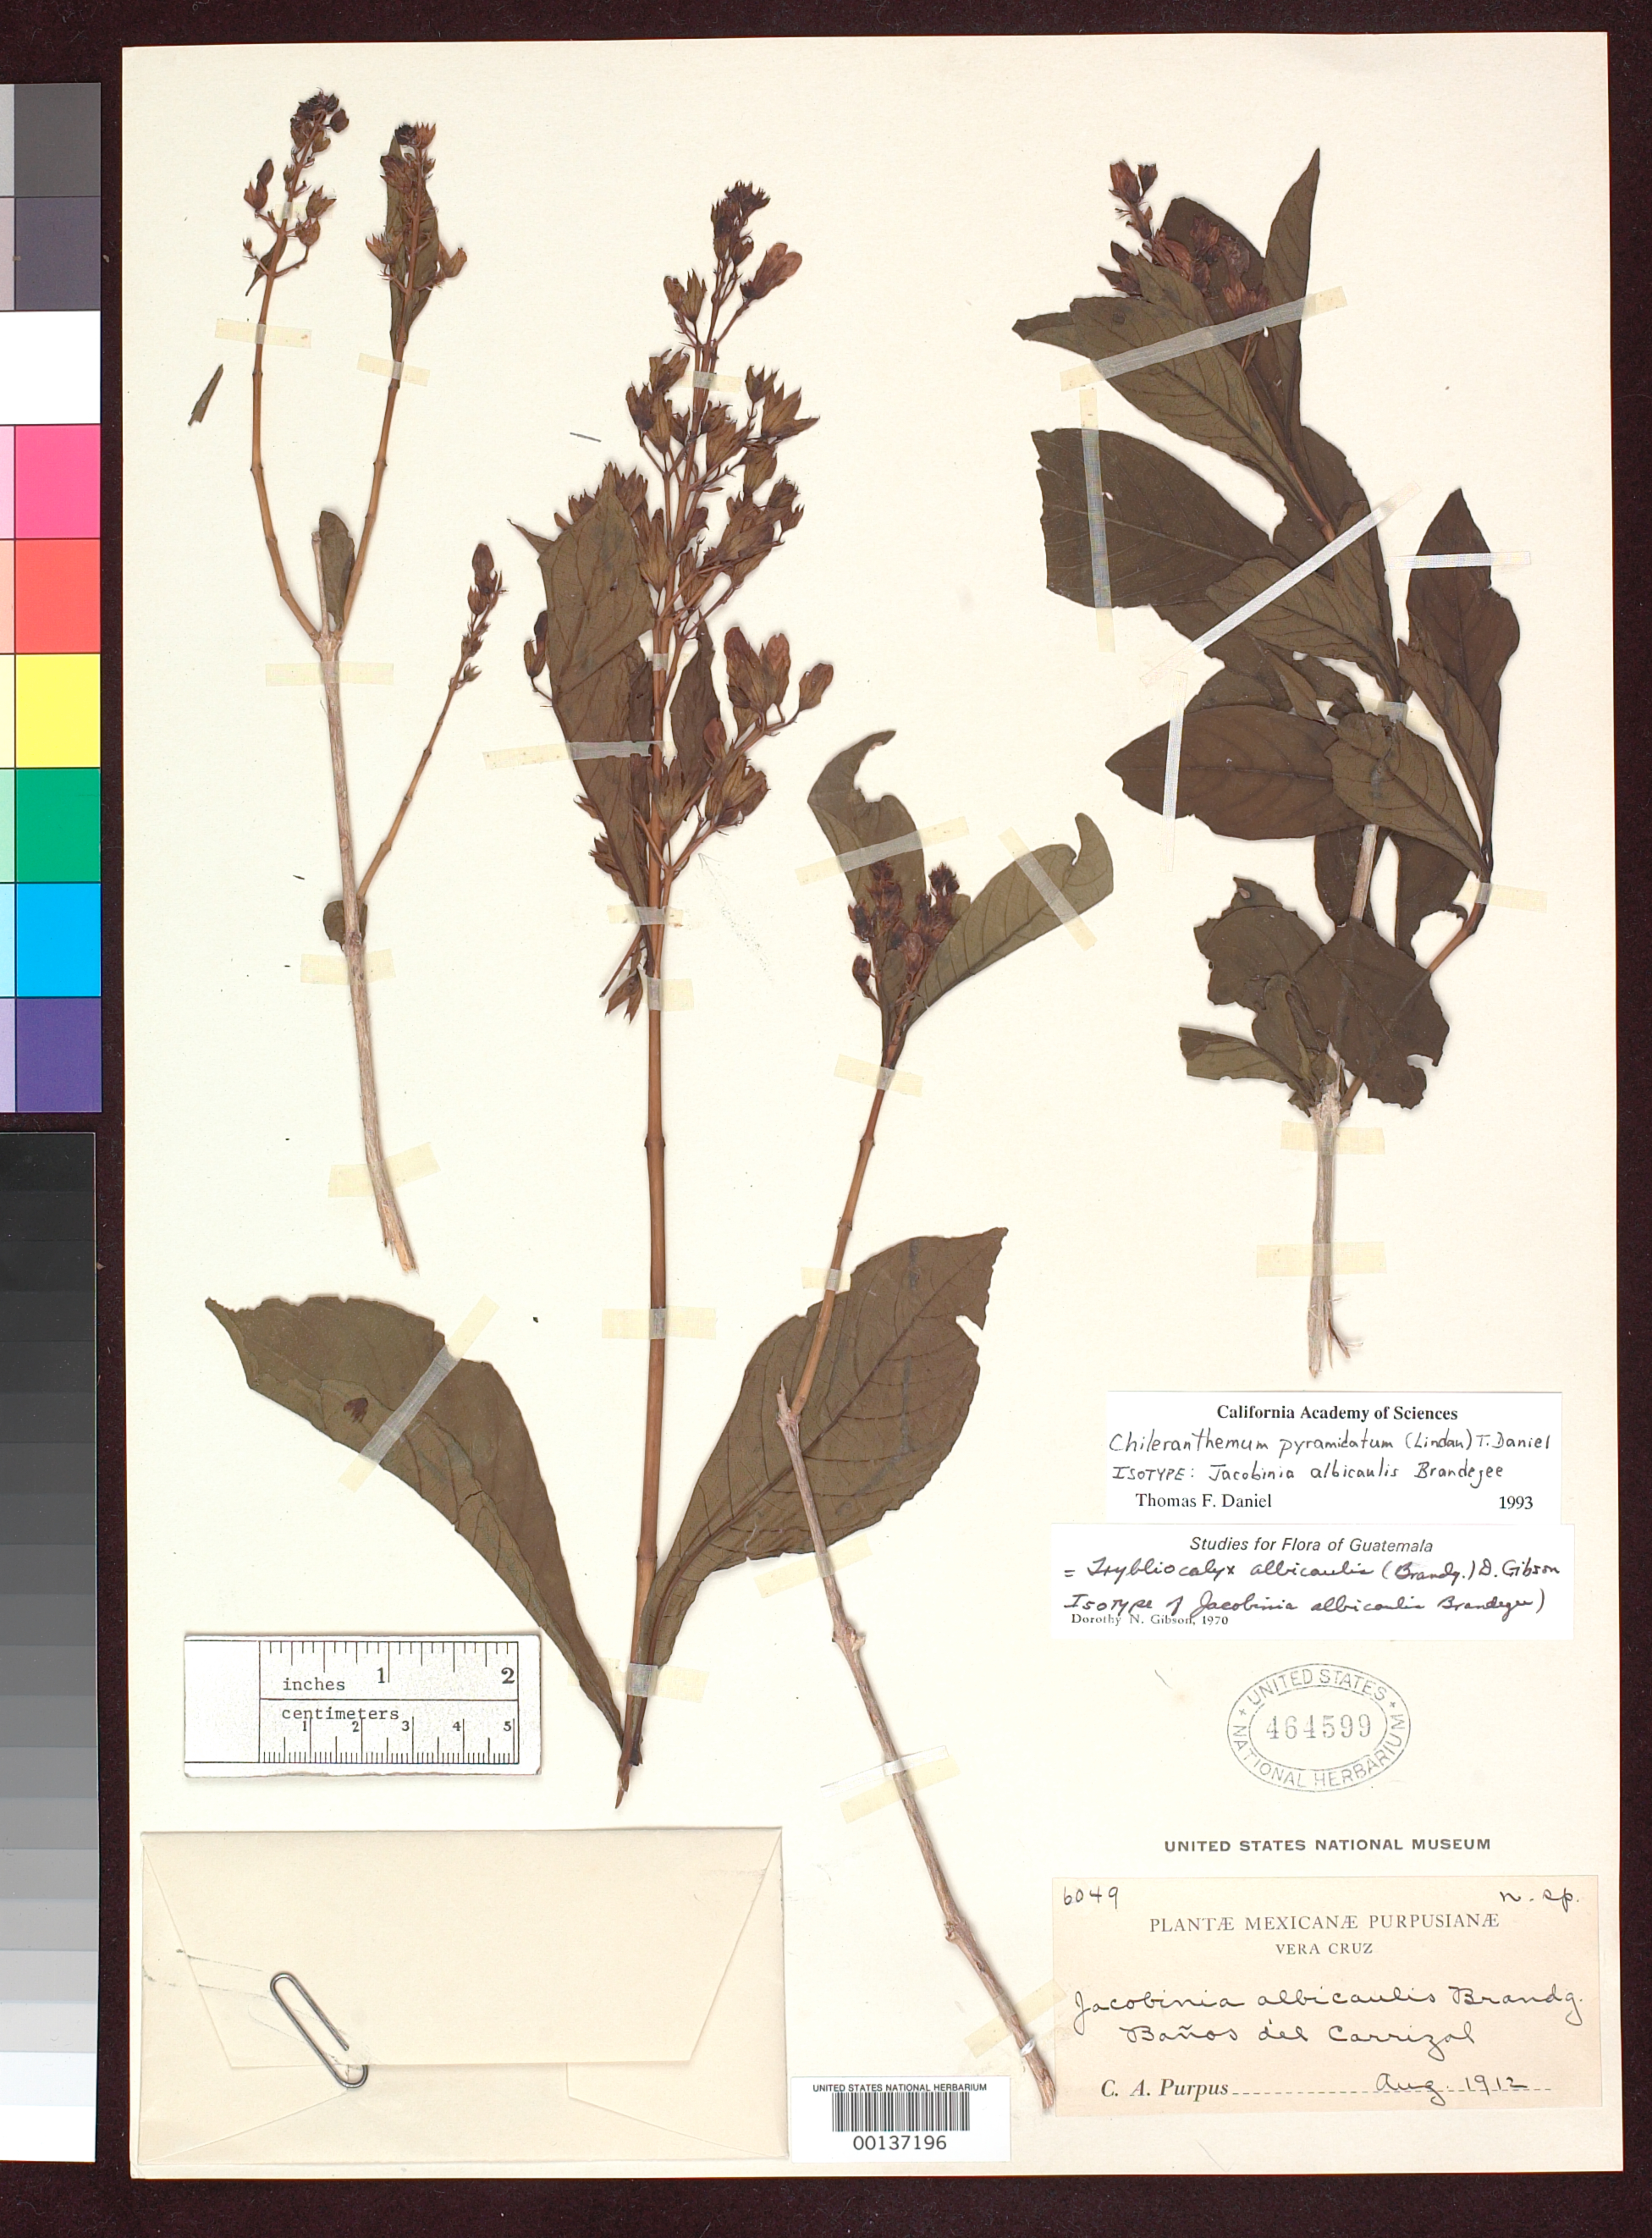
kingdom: Plantae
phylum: Tracheophyta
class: Magnoliopsida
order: Lamiales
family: Acanthaceae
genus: Jacobinia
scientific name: Jacobinia albicaulis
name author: Brandegee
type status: Isotype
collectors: C. A. Purpus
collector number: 6049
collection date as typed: Aug 1912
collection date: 1912-08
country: Mexico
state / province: Veracruz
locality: Near Banas del Carrizal.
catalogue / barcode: US 464599